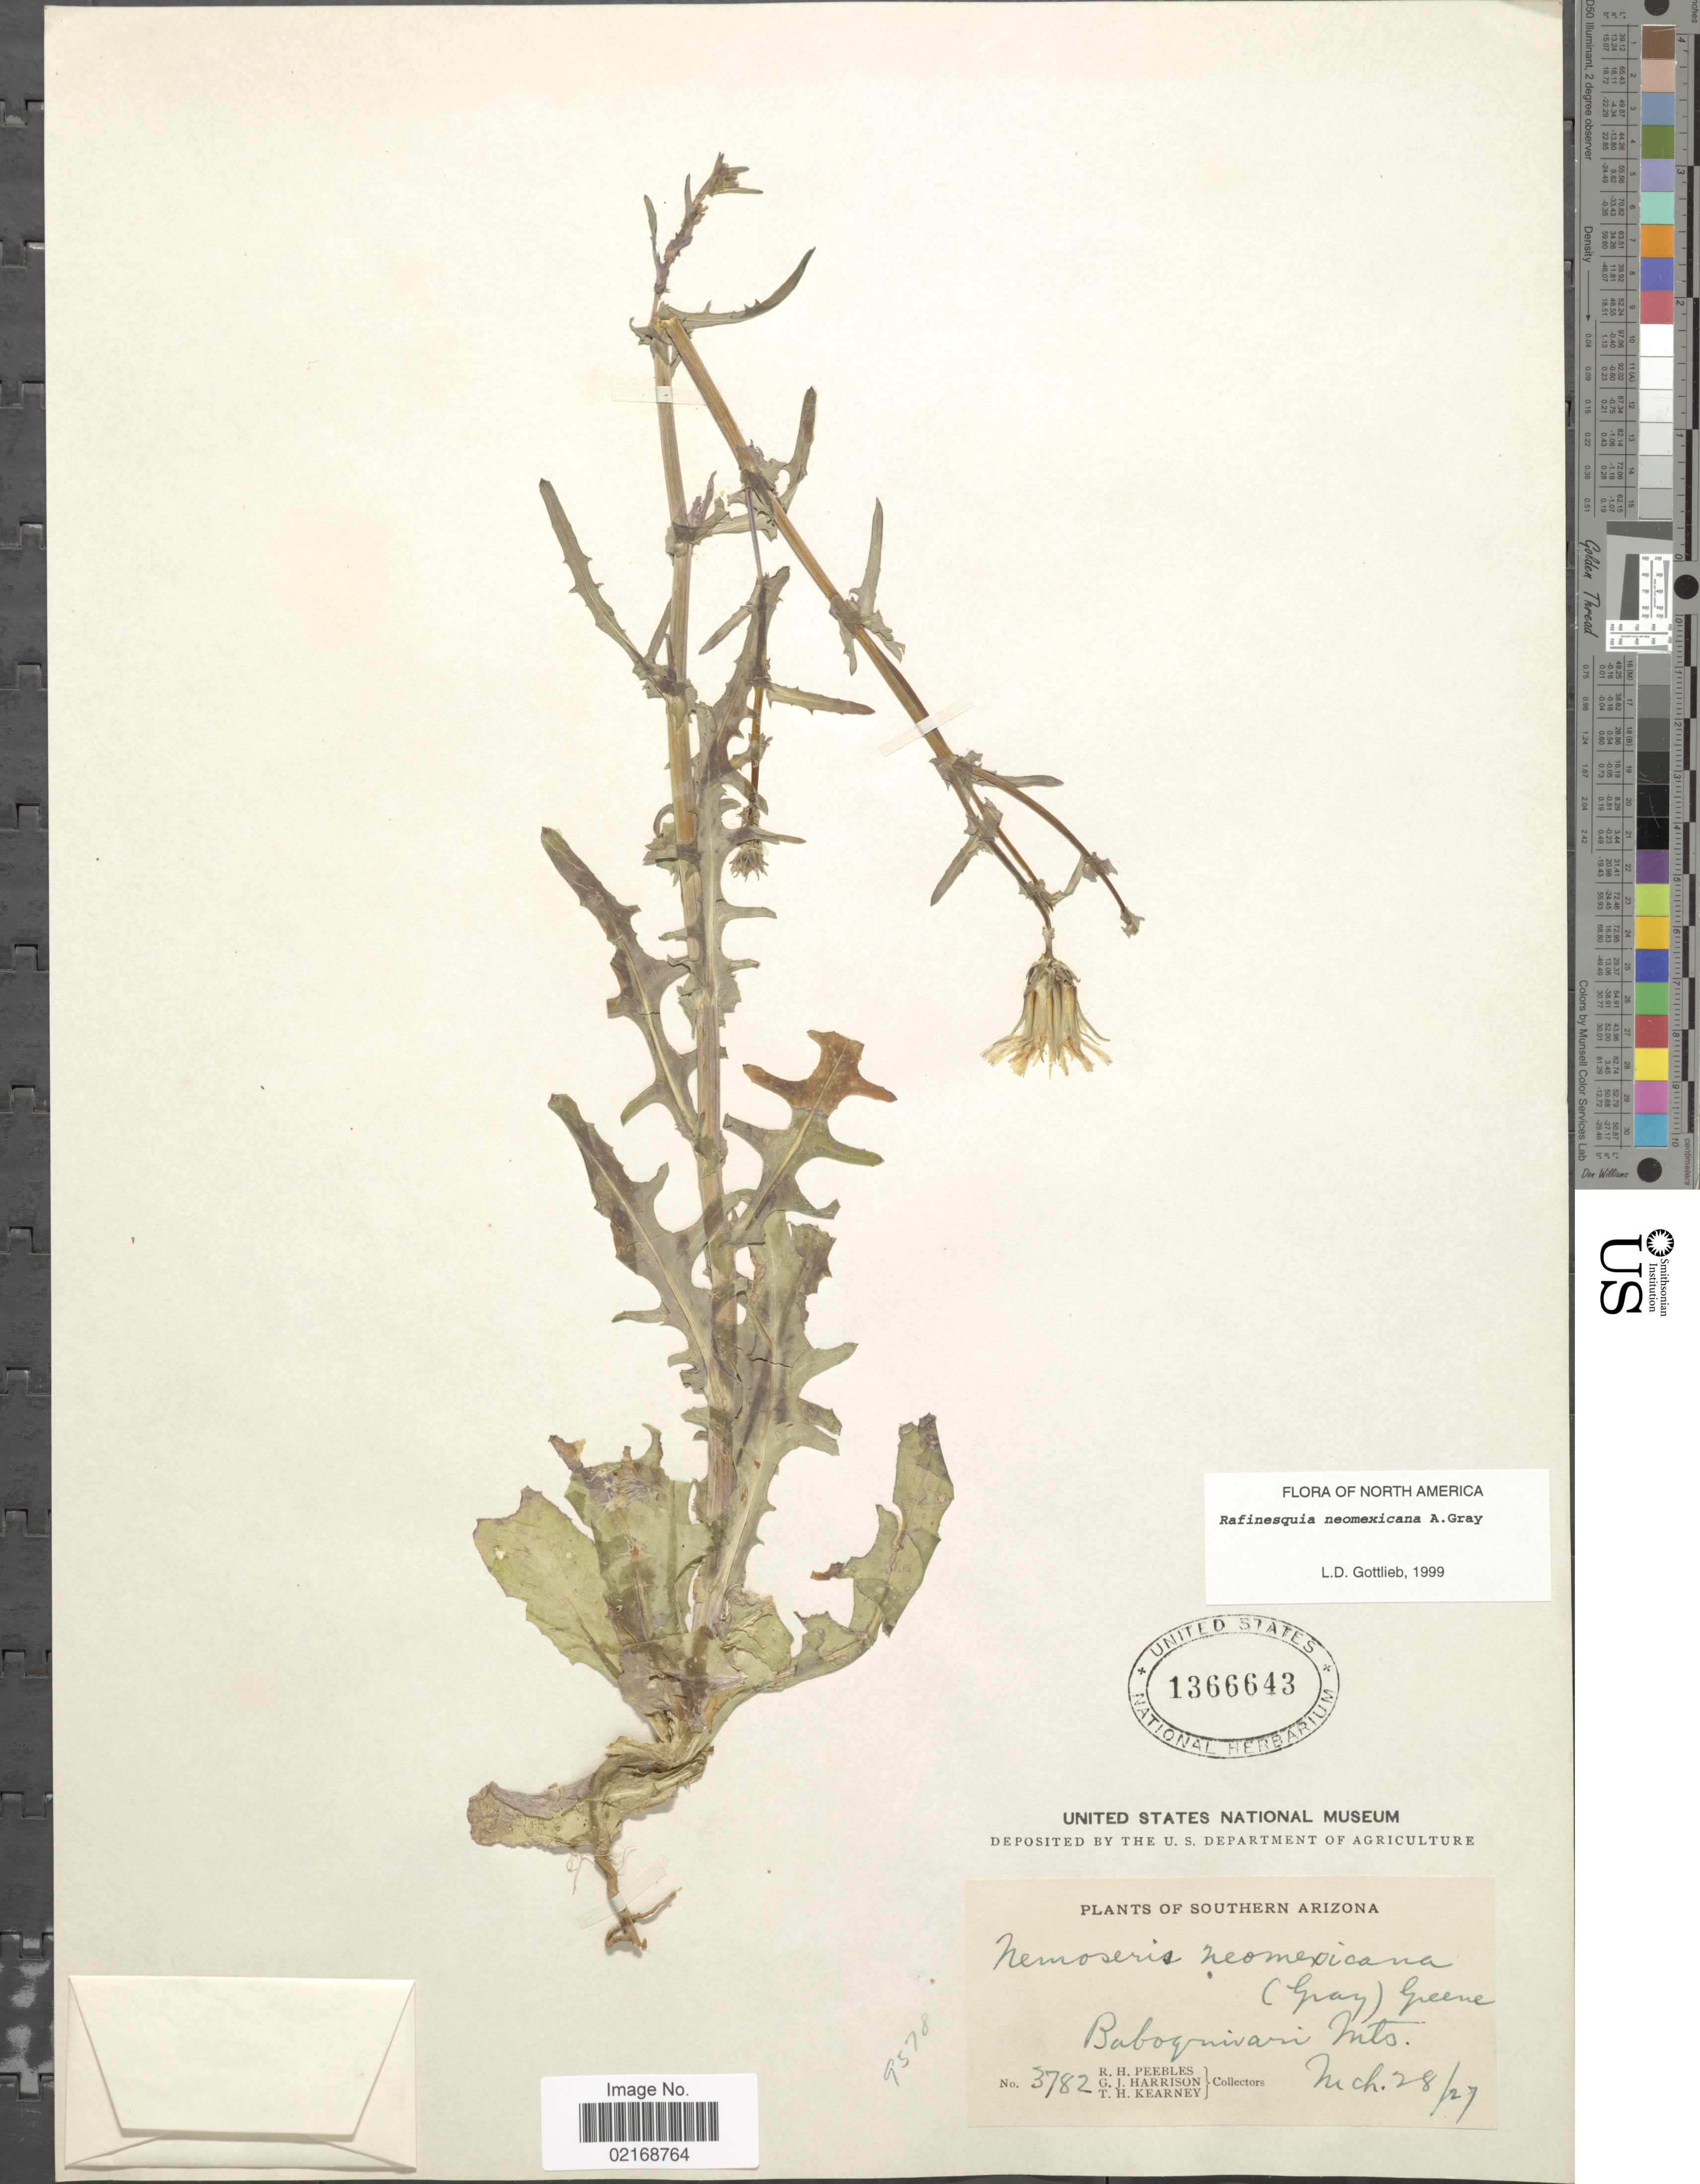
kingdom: Plantae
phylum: Tracheophyta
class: Magnoliopsida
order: Asterales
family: Asteraceae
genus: Rafinesquia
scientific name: Rafinesquia neomexicana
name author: A. Gray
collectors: R. H. Peebles, G. J. Harrison & T. H. Kearney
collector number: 3782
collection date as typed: Transcribed d/m/y: 28/3/27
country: United States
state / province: Arizona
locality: Southern Arizona, Baboquivari Mts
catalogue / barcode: US 1366643